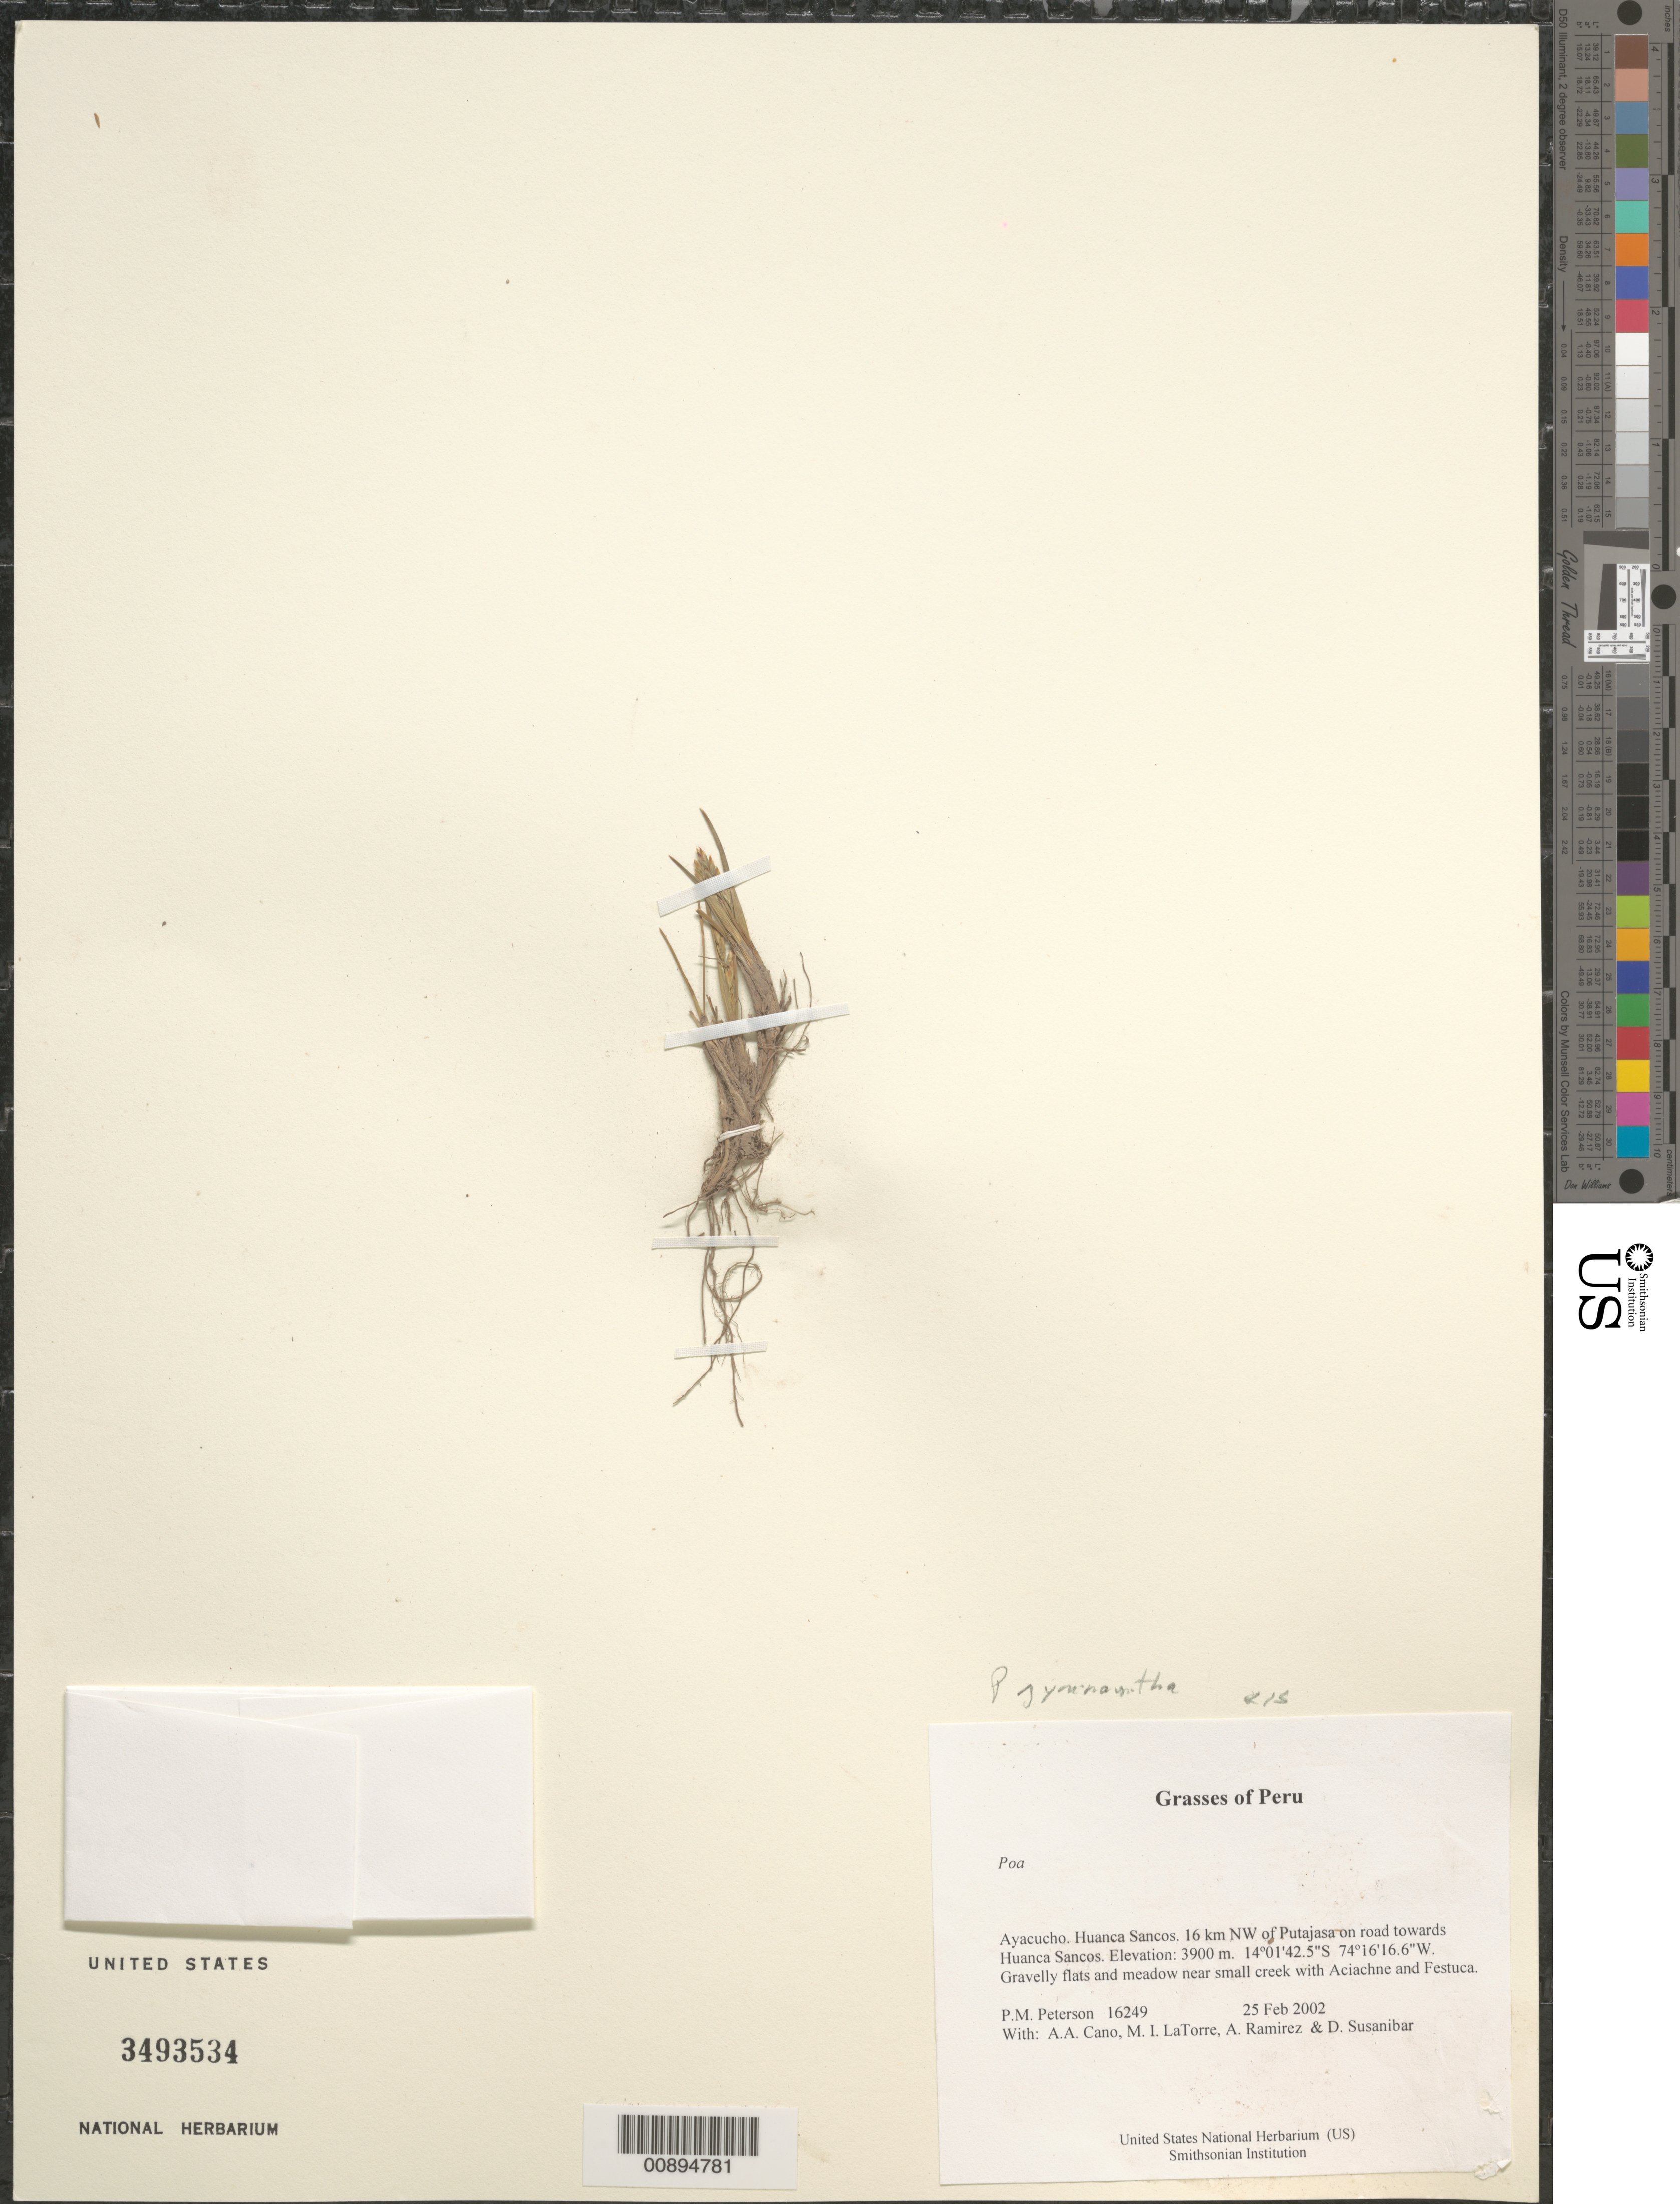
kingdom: Plantae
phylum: Tracheophyta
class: Liliopsida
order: Poales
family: Poaceae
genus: Poa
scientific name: Poa gymnantha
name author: Pilg.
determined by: Soreng, Robert J., Research Associate (BOT), Smithsonian Institution - National Museum of Natural History (UNITED STATES)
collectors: P. M. Peterson, A. Cano, M. I. La Torre, A. Ramírez & D. Susanibar Cruz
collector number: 16249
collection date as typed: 25 Feb 2002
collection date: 2002-02-25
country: Peru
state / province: Ayacucho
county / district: Huanca Sancos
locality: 16 km NW of Putajasa on road towards Huanca Sancos.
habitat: Gravelly flats and meadow near small creek with ~Aciachne and Festuca~.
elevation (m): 3900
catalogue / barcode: US 3493534